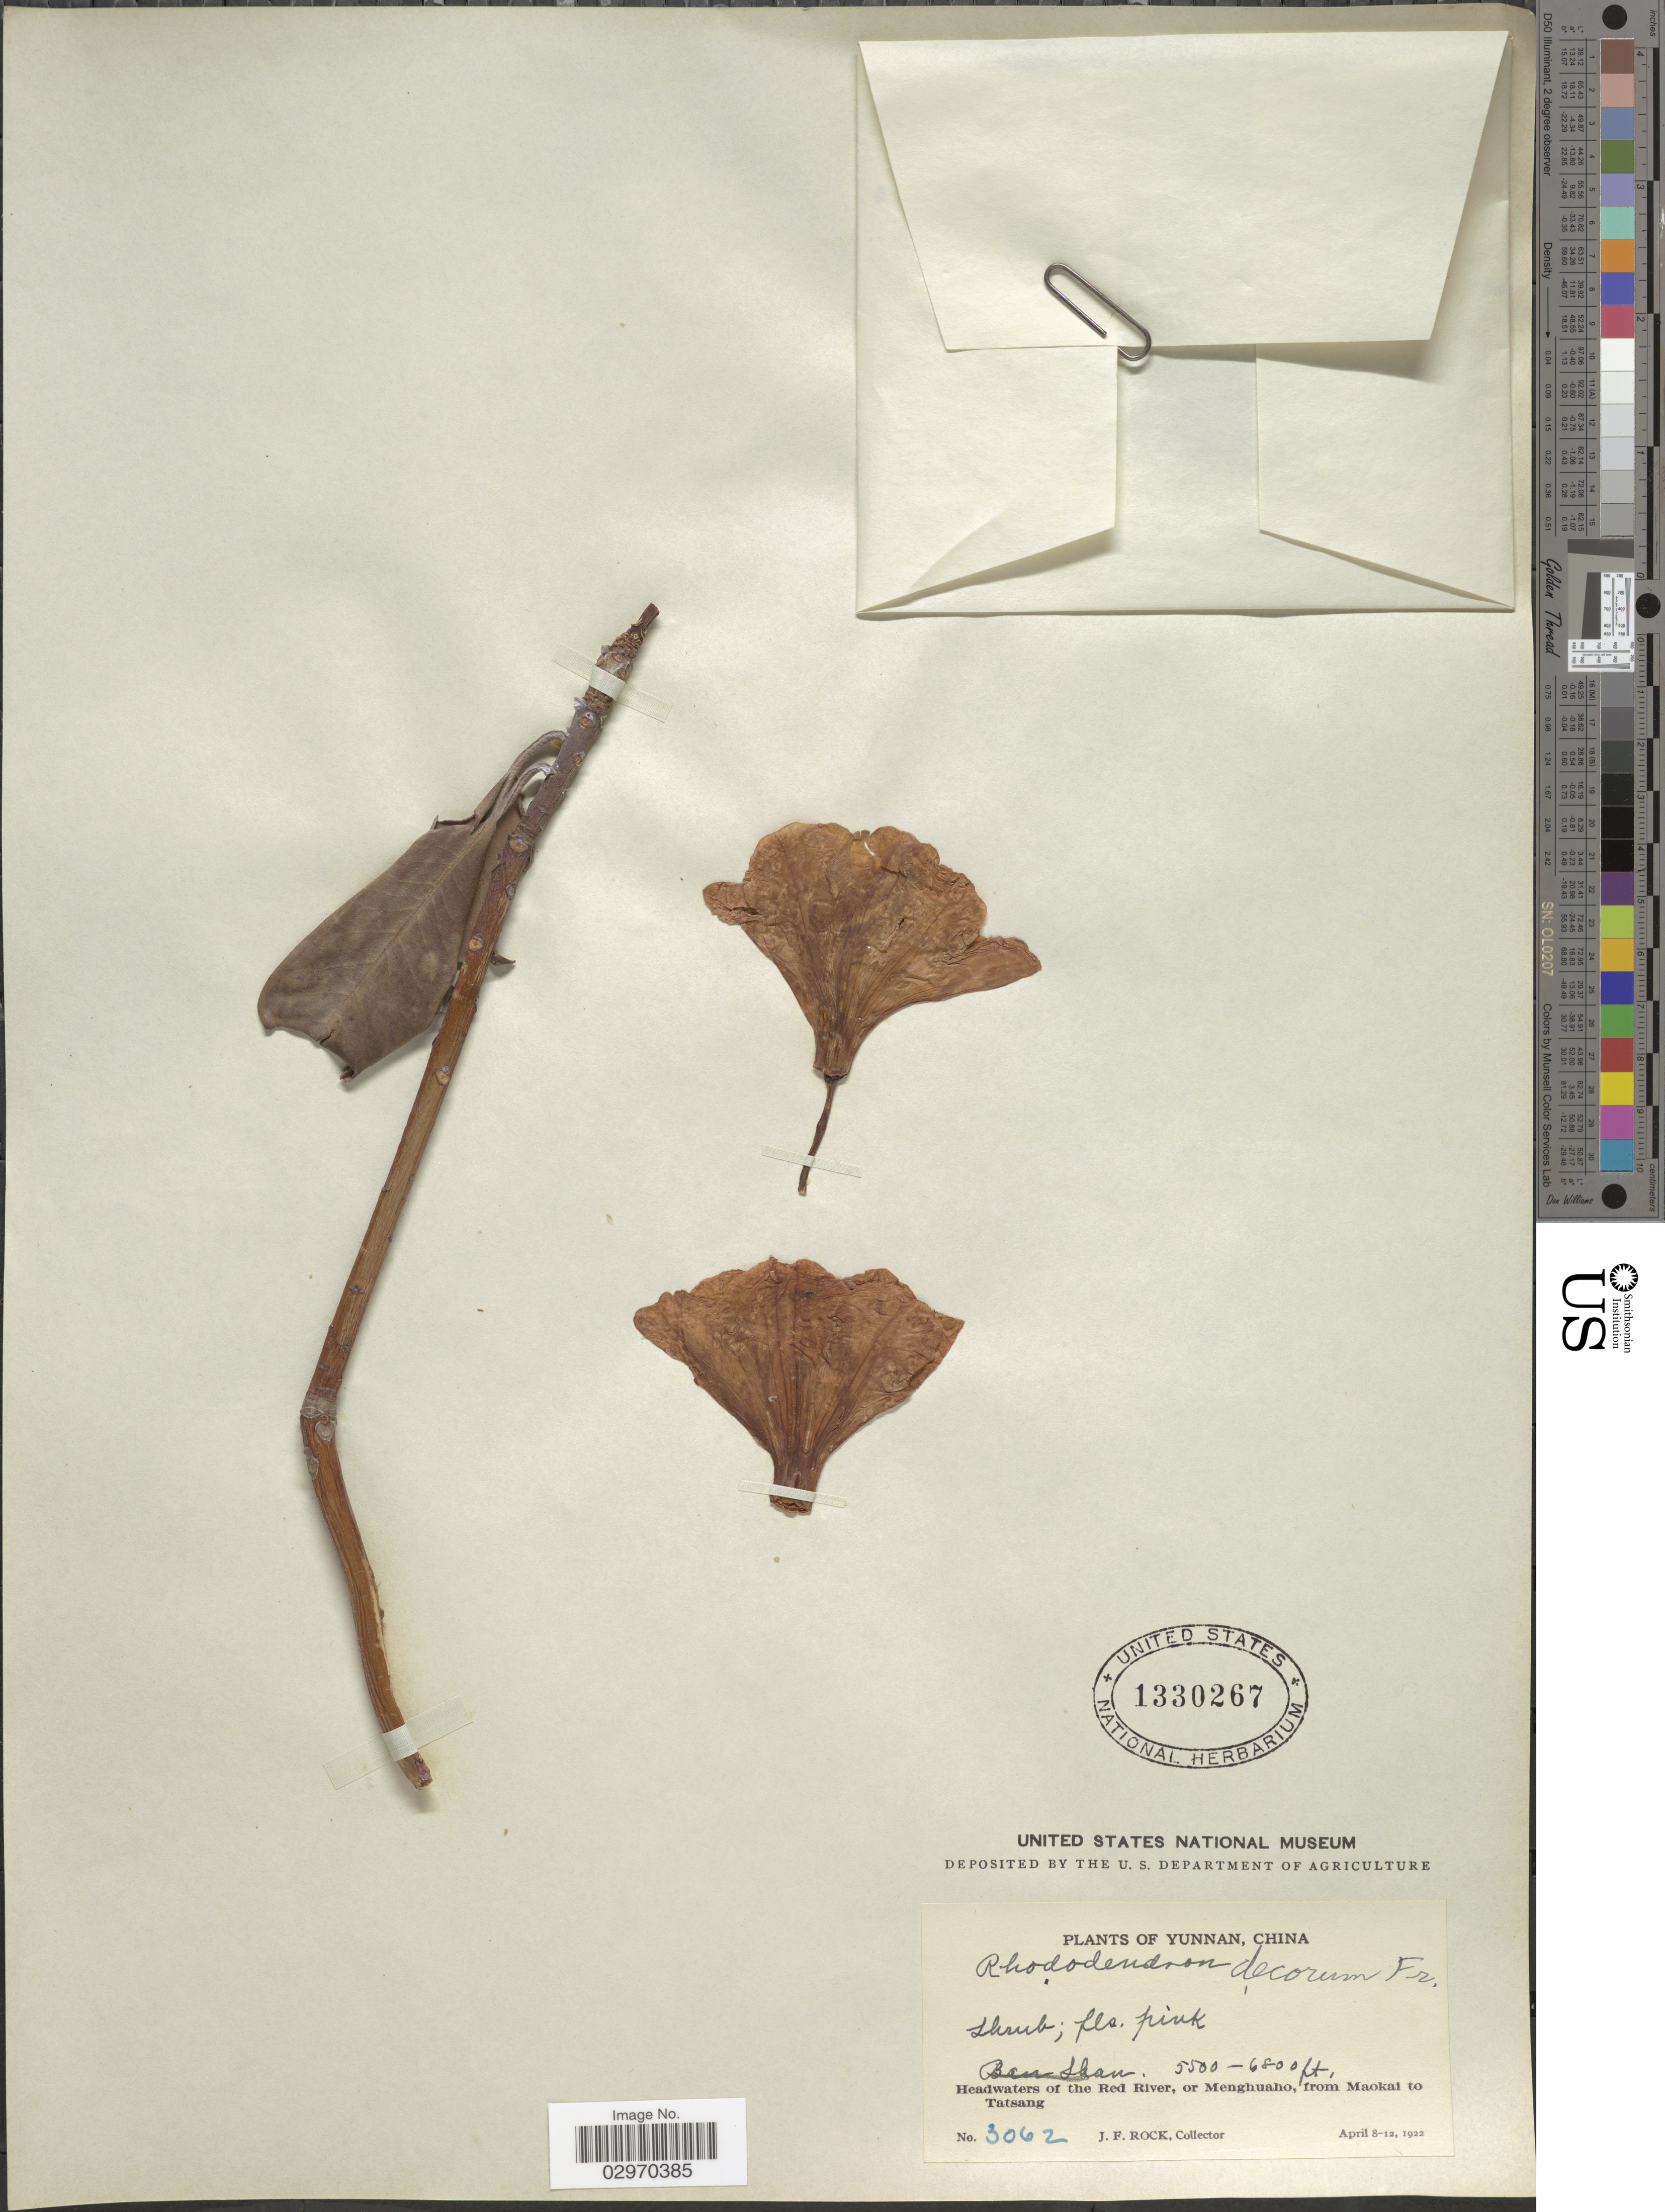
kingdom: Plantae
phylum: Tracheophyta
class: Magnoliopsida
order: Ericales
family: Ericaceae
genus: Rhododendron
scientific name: Rhododendron decorum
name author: Franch.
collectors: J. Rock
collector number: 3062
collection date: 1922-04-08/1922-04-12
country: China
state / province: Yunnan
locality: Headwaters of the Red River, or Menghuaho, from Maokai to Tatsang.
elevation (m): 1676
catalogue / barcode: US 1330267